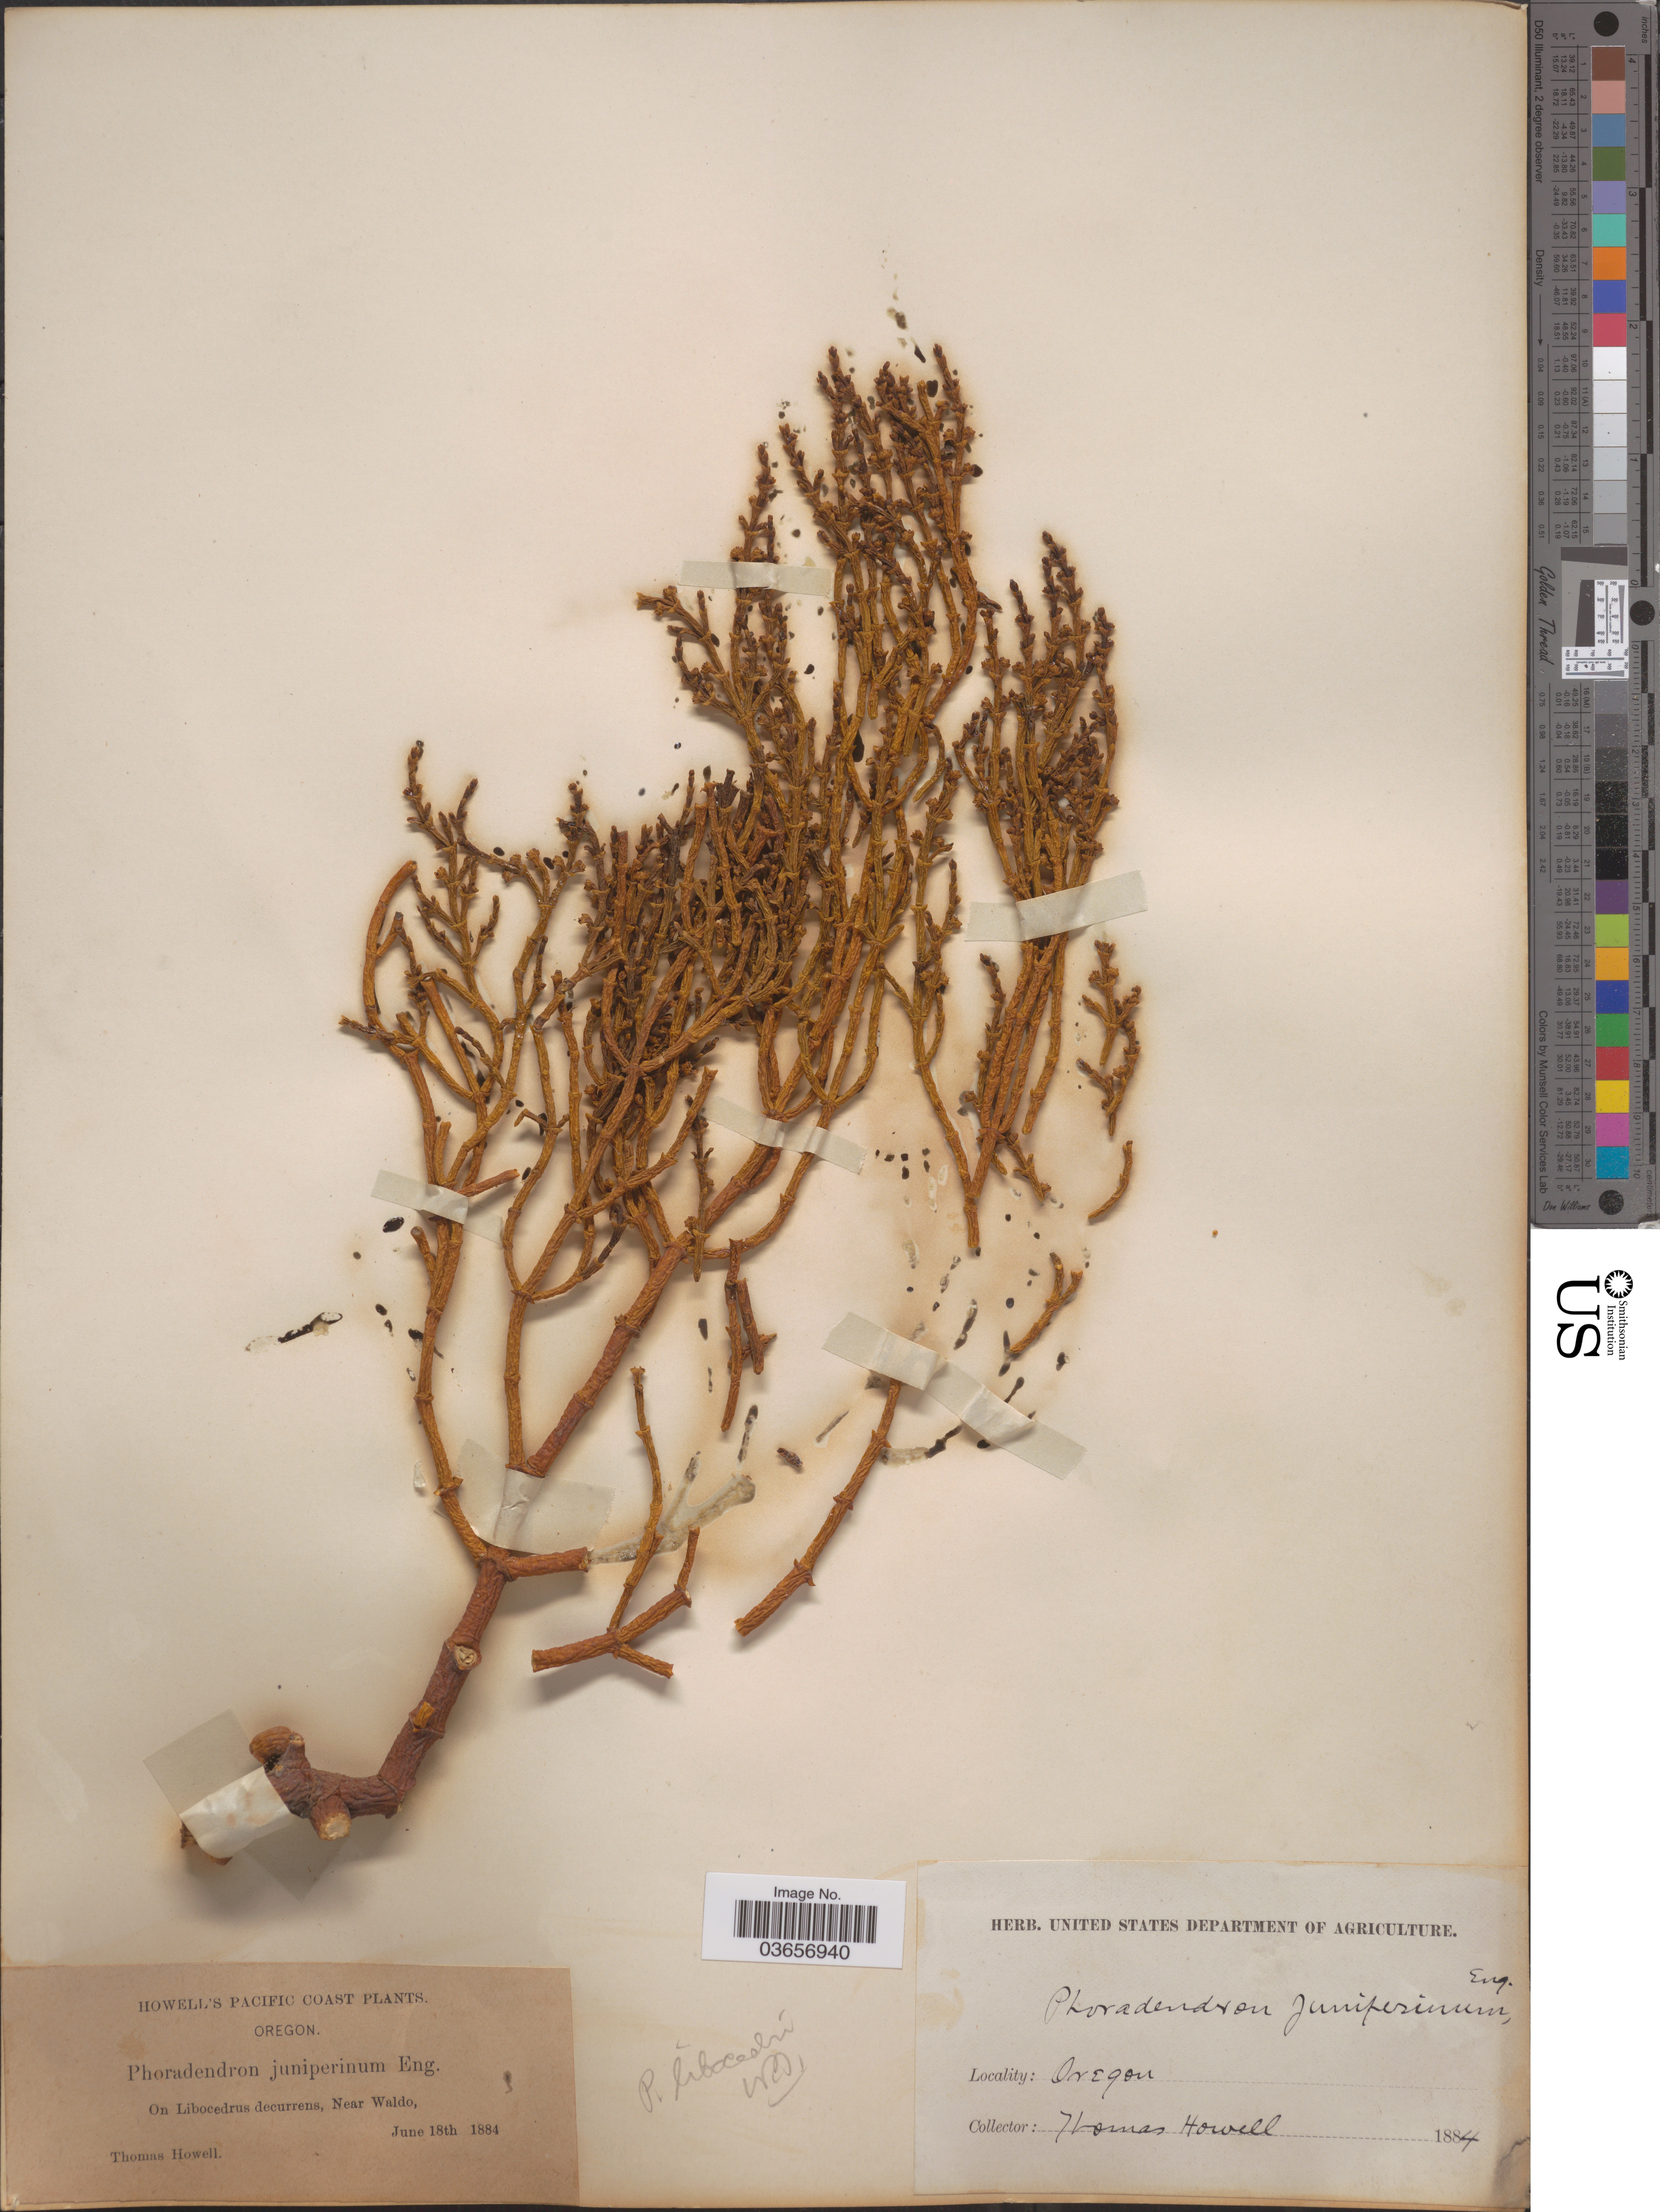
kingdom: Plantae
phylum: Tracheophyta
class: Magnoliopsida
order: Santalales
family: Viscaceae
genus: Phoradendron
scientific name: Phoradendron libocedri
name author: (Engelm.) Howell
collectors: T. Howell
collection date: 1884-06-18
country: United States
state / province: Oregon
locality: Pacific Coast. Near Waldo.